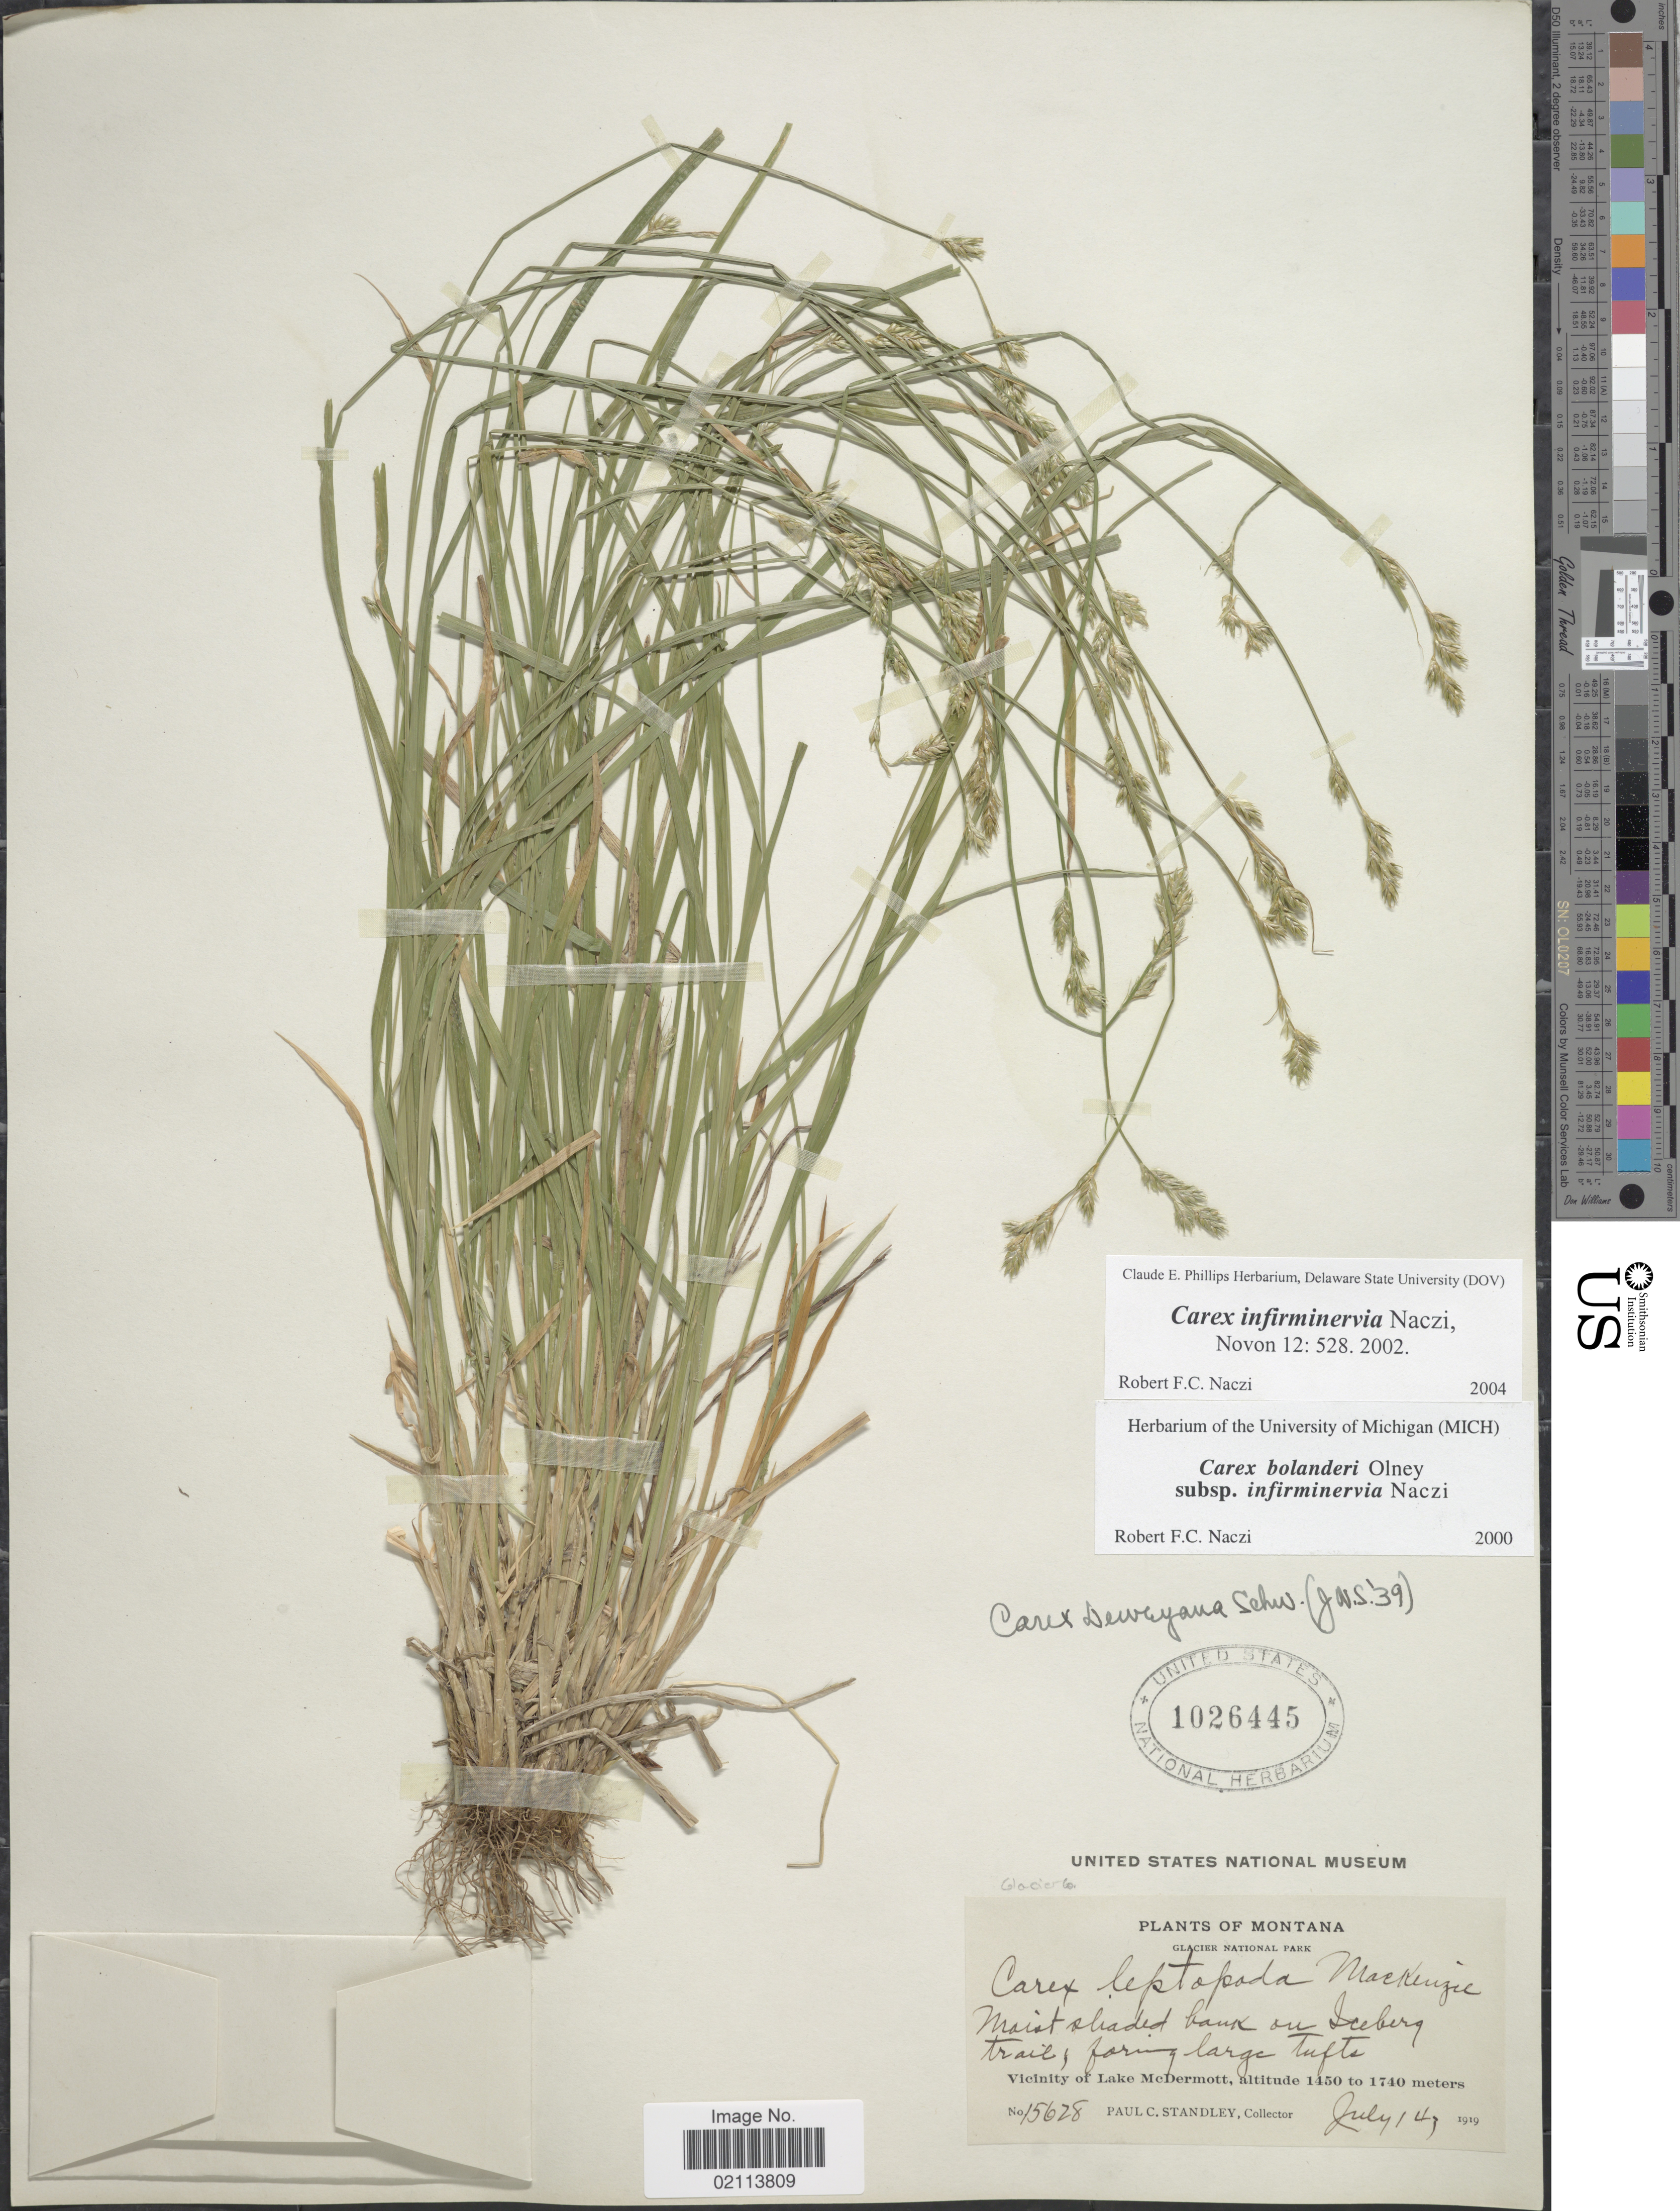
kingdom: Plantae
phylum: Tracheophyta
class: Liliopsida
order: Poales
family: Cyperaceae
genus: Carex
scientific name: Carex infirminervia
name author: Naczi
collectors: P. C. Standley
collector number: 15628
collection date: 1919-07-14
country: United States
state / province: Montana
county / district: Glacier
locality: Glacier National Park, Vicinity of Lake McDermott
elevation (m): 1450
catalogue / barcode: US 1026445